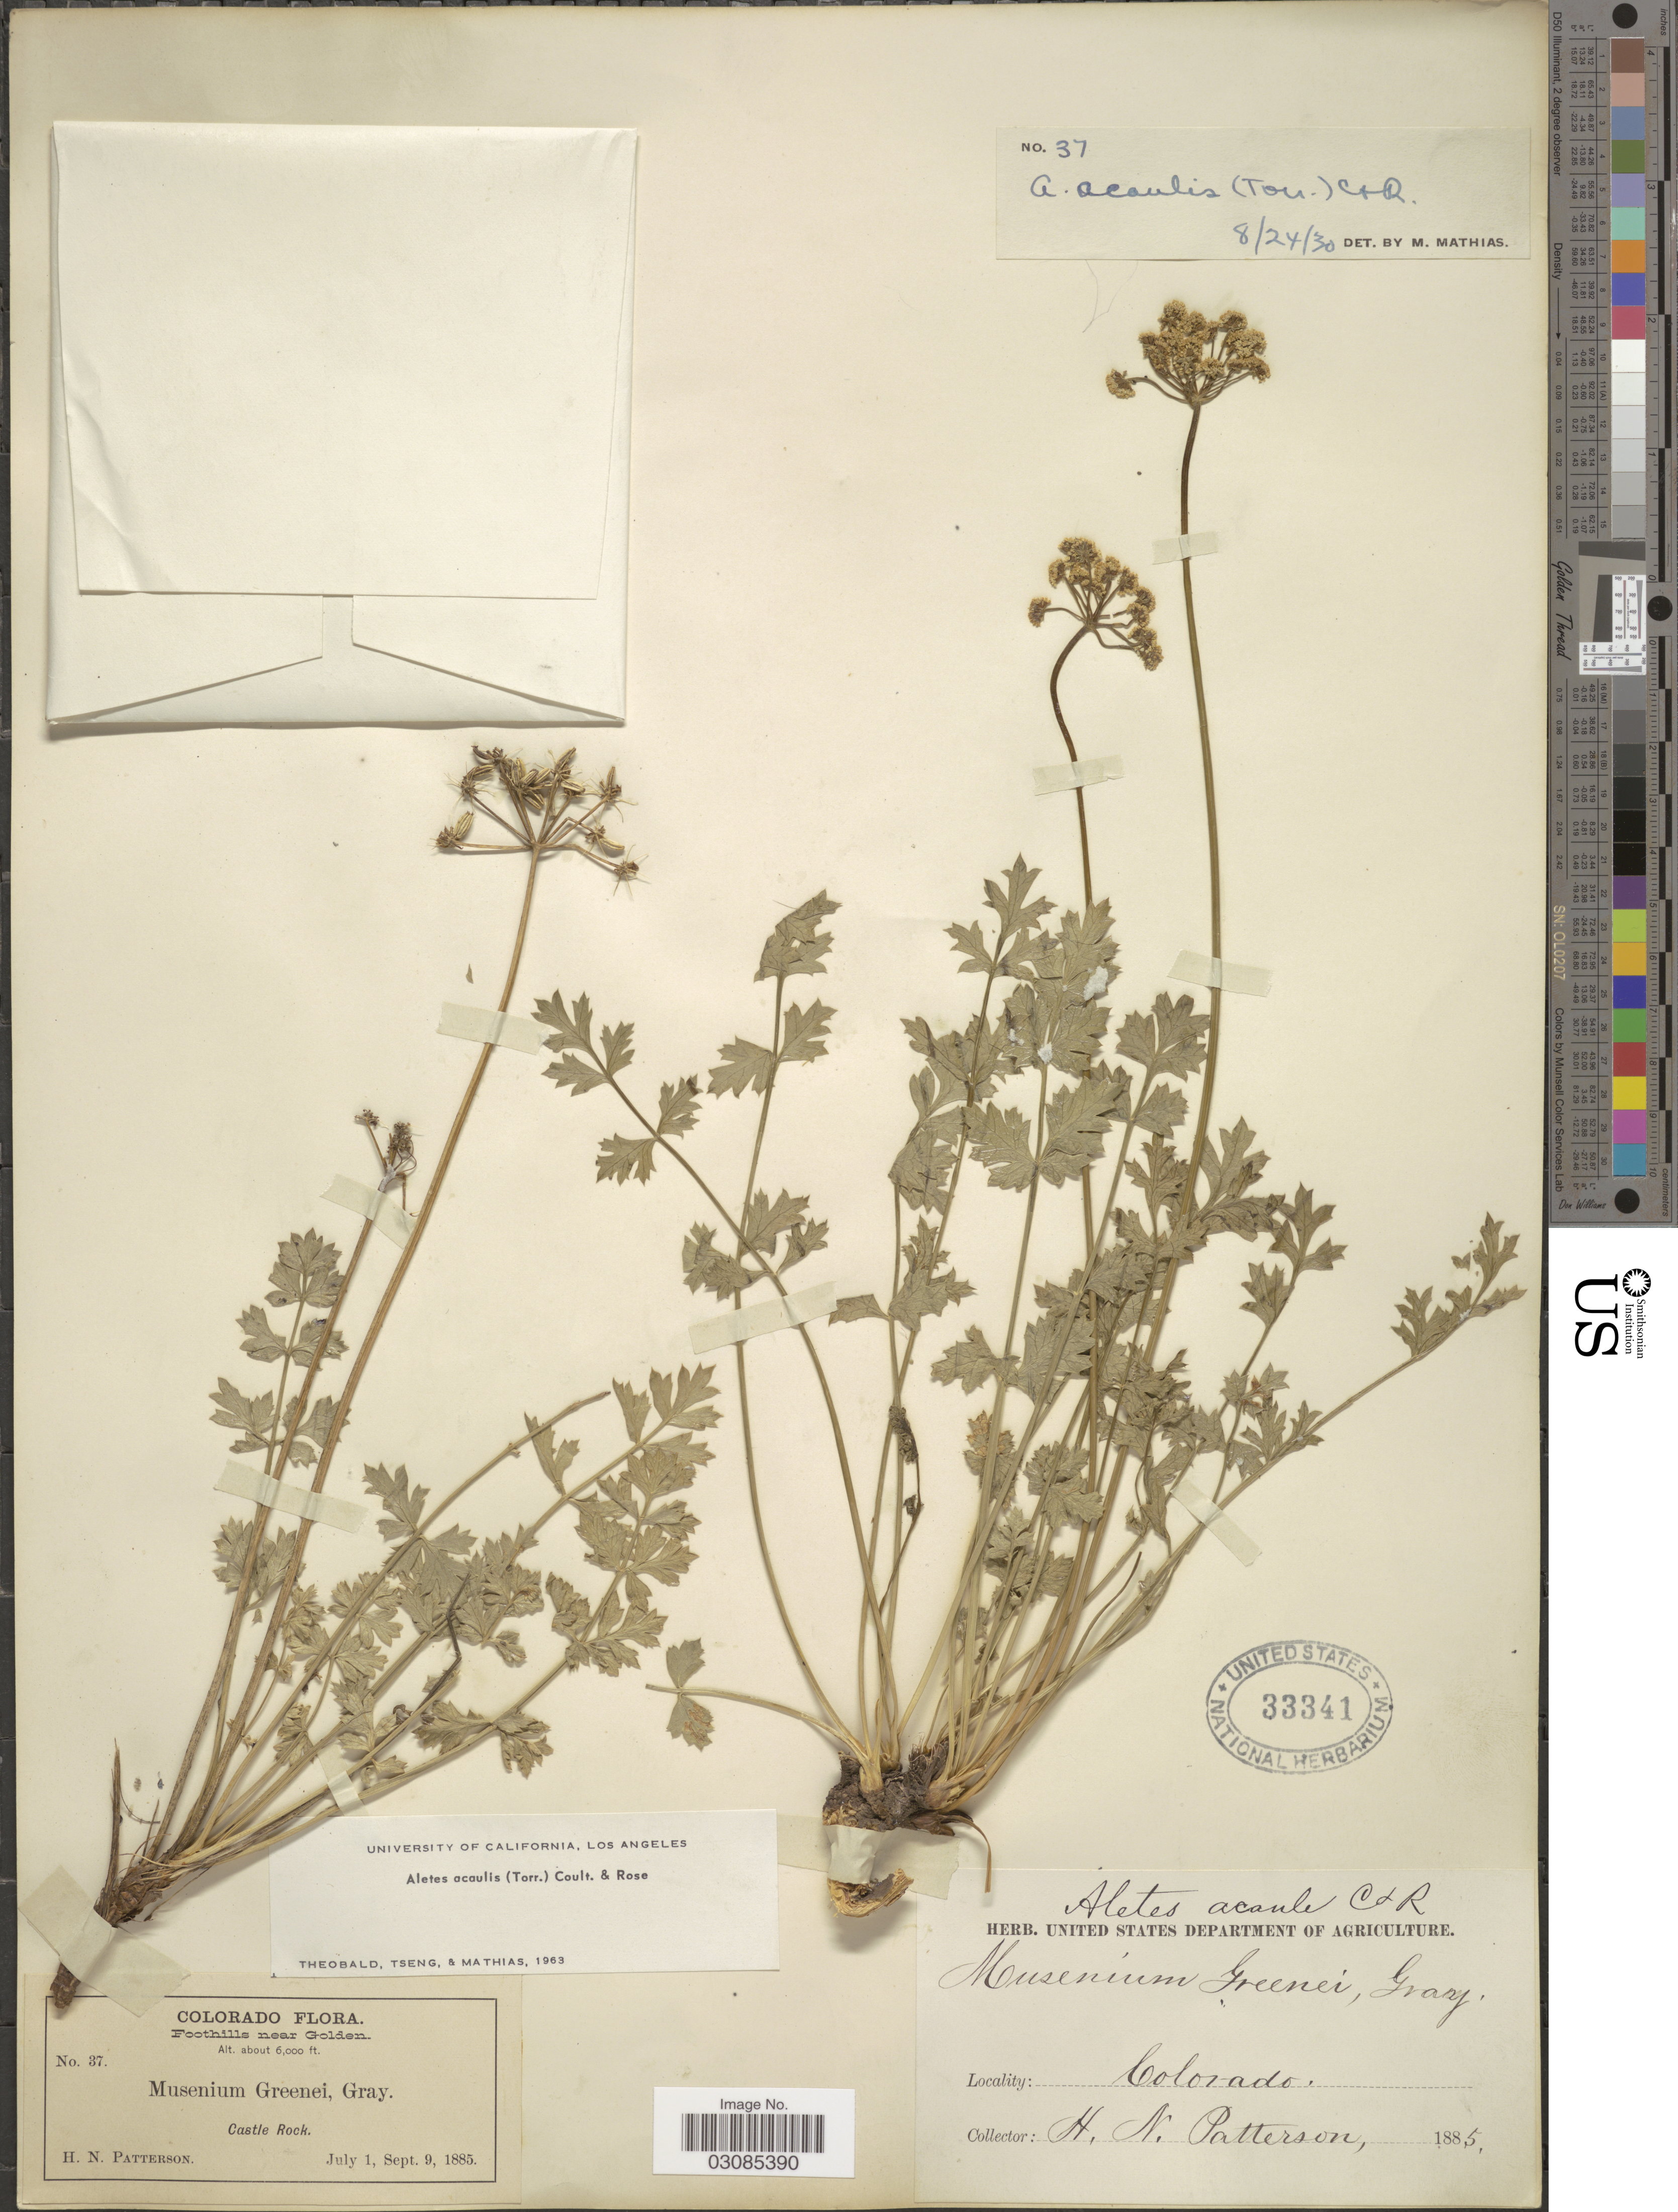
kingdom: Plantae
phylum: Tracheophyta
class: Magnoliopsida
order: Apiales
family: Apiaceae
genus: Aletes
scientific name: Aletes acaulis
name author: (Torr.) J.M. Coult. & Rose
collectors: H. N. Patterson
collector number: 37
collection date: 1885-07-01/1885-09-09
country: United States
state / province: Colorado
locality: Foothills near Golden. Castle Rock.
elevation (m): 1829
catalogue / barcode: US 33341